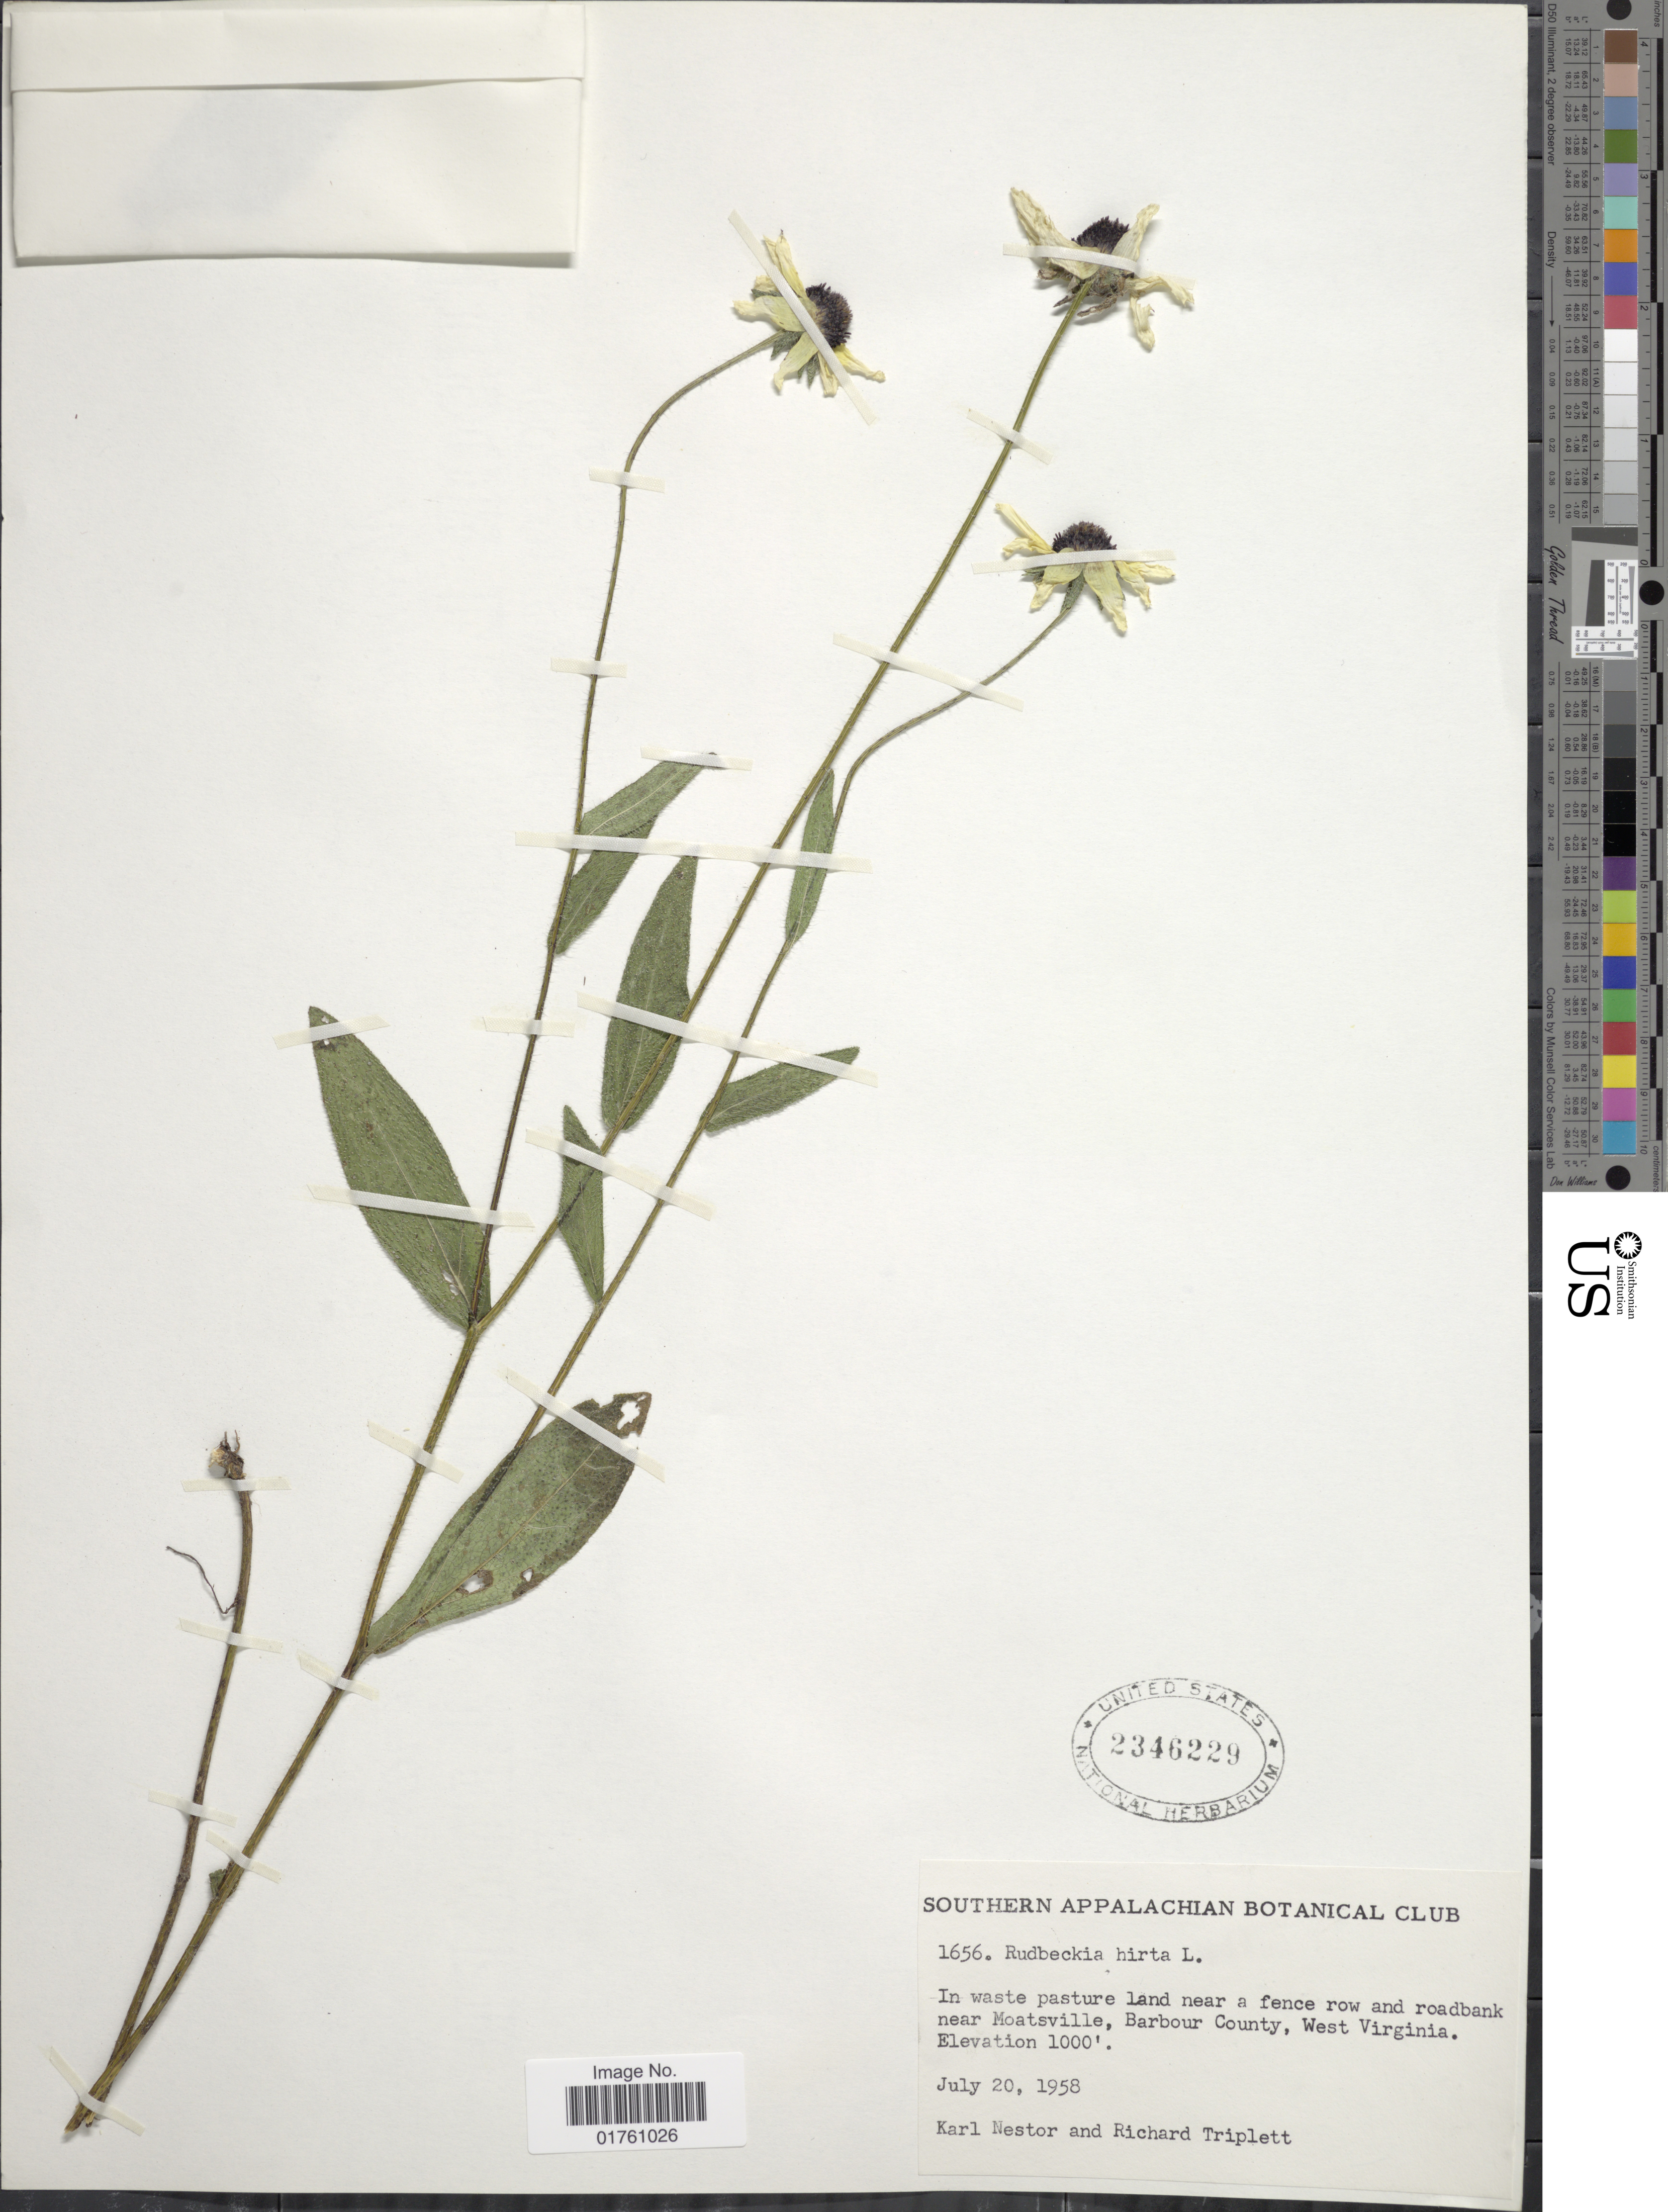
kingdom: Plantae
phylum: Tracheophyta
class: Magnoliopsida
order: Asterales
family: Asteraceae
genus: Rudbeckia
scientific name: Rudbeckia hirta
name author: L.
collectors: K. Nestor & R. Triplett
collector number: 1656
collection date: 1958-07-20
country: United States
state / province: West Virginia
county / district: Barbour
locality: In waste pasture land near a fence row and roadbank near Moatsville, Barbour County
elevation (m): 305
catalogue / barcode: US 2346229